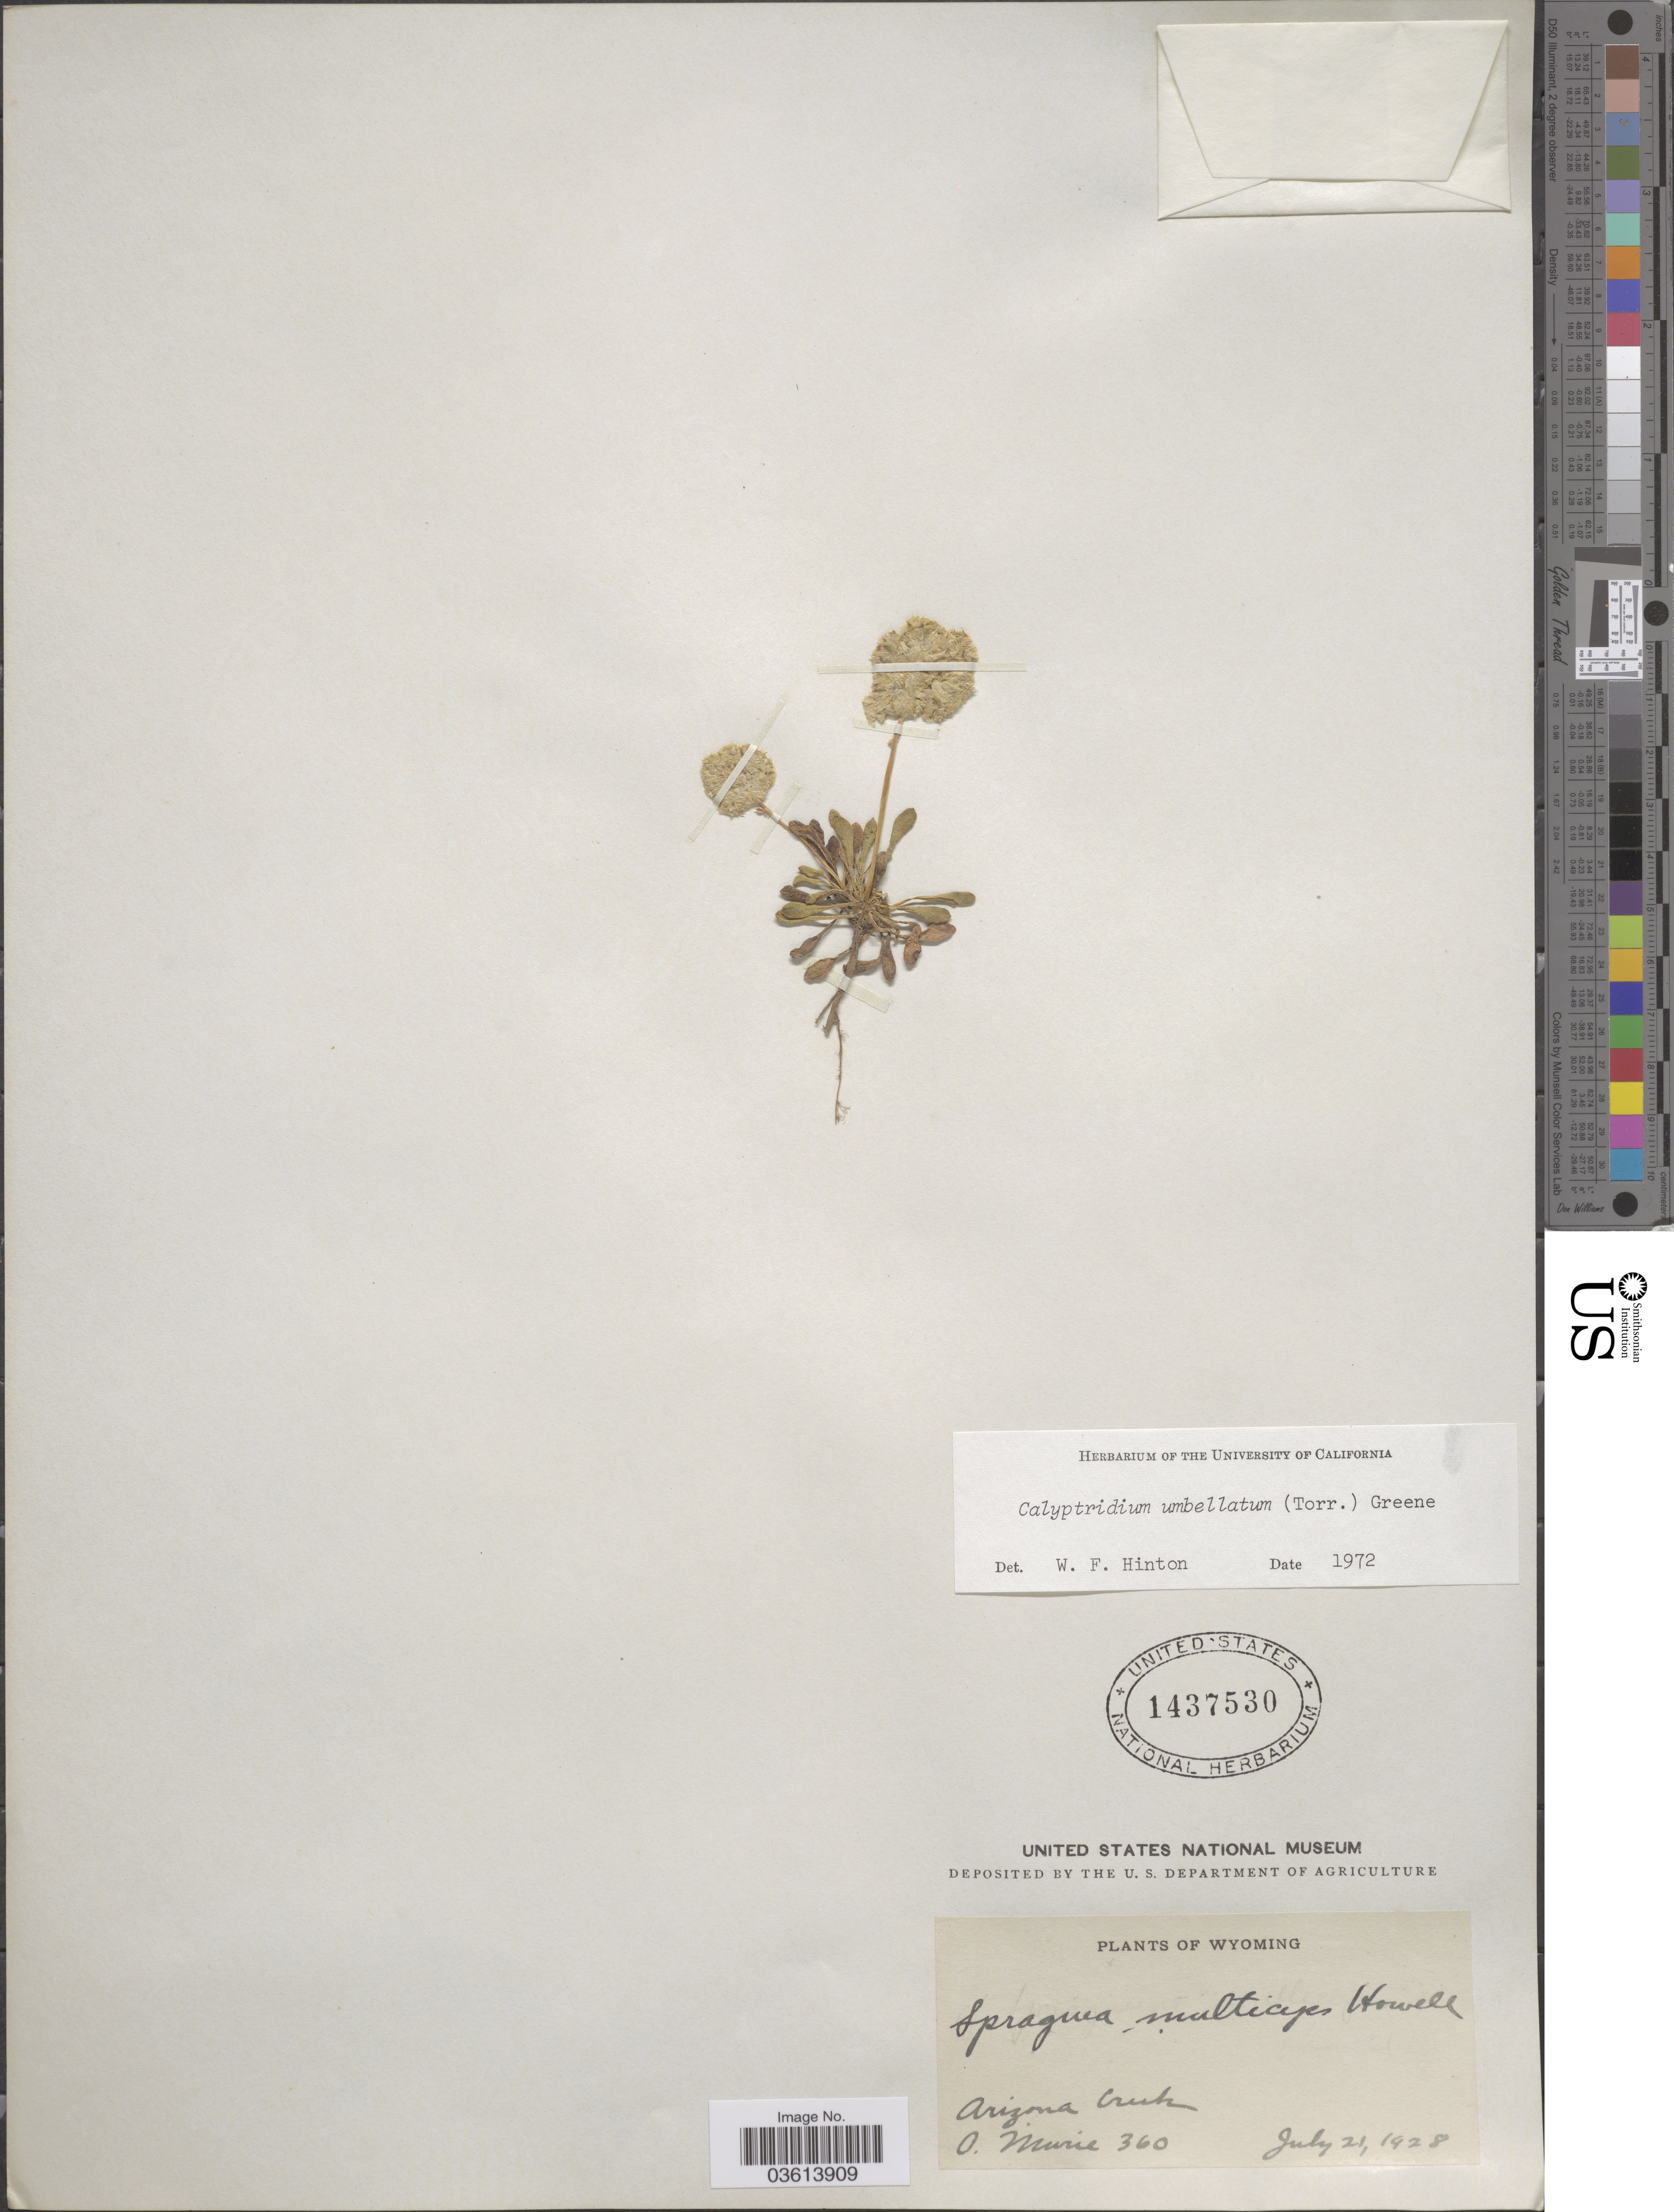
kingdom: Plantae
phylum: Tracheophyta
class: Magnoliopsida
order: Caryophyllales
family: Montiaceae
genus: Calyptridium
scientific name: Calyptridium umbellatum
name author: (Torr.) Greene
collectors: O. Murie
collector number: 360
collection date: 1928-07-21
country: United States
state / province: Wyoming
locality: Arizona Creek.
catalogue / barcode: US 1437530